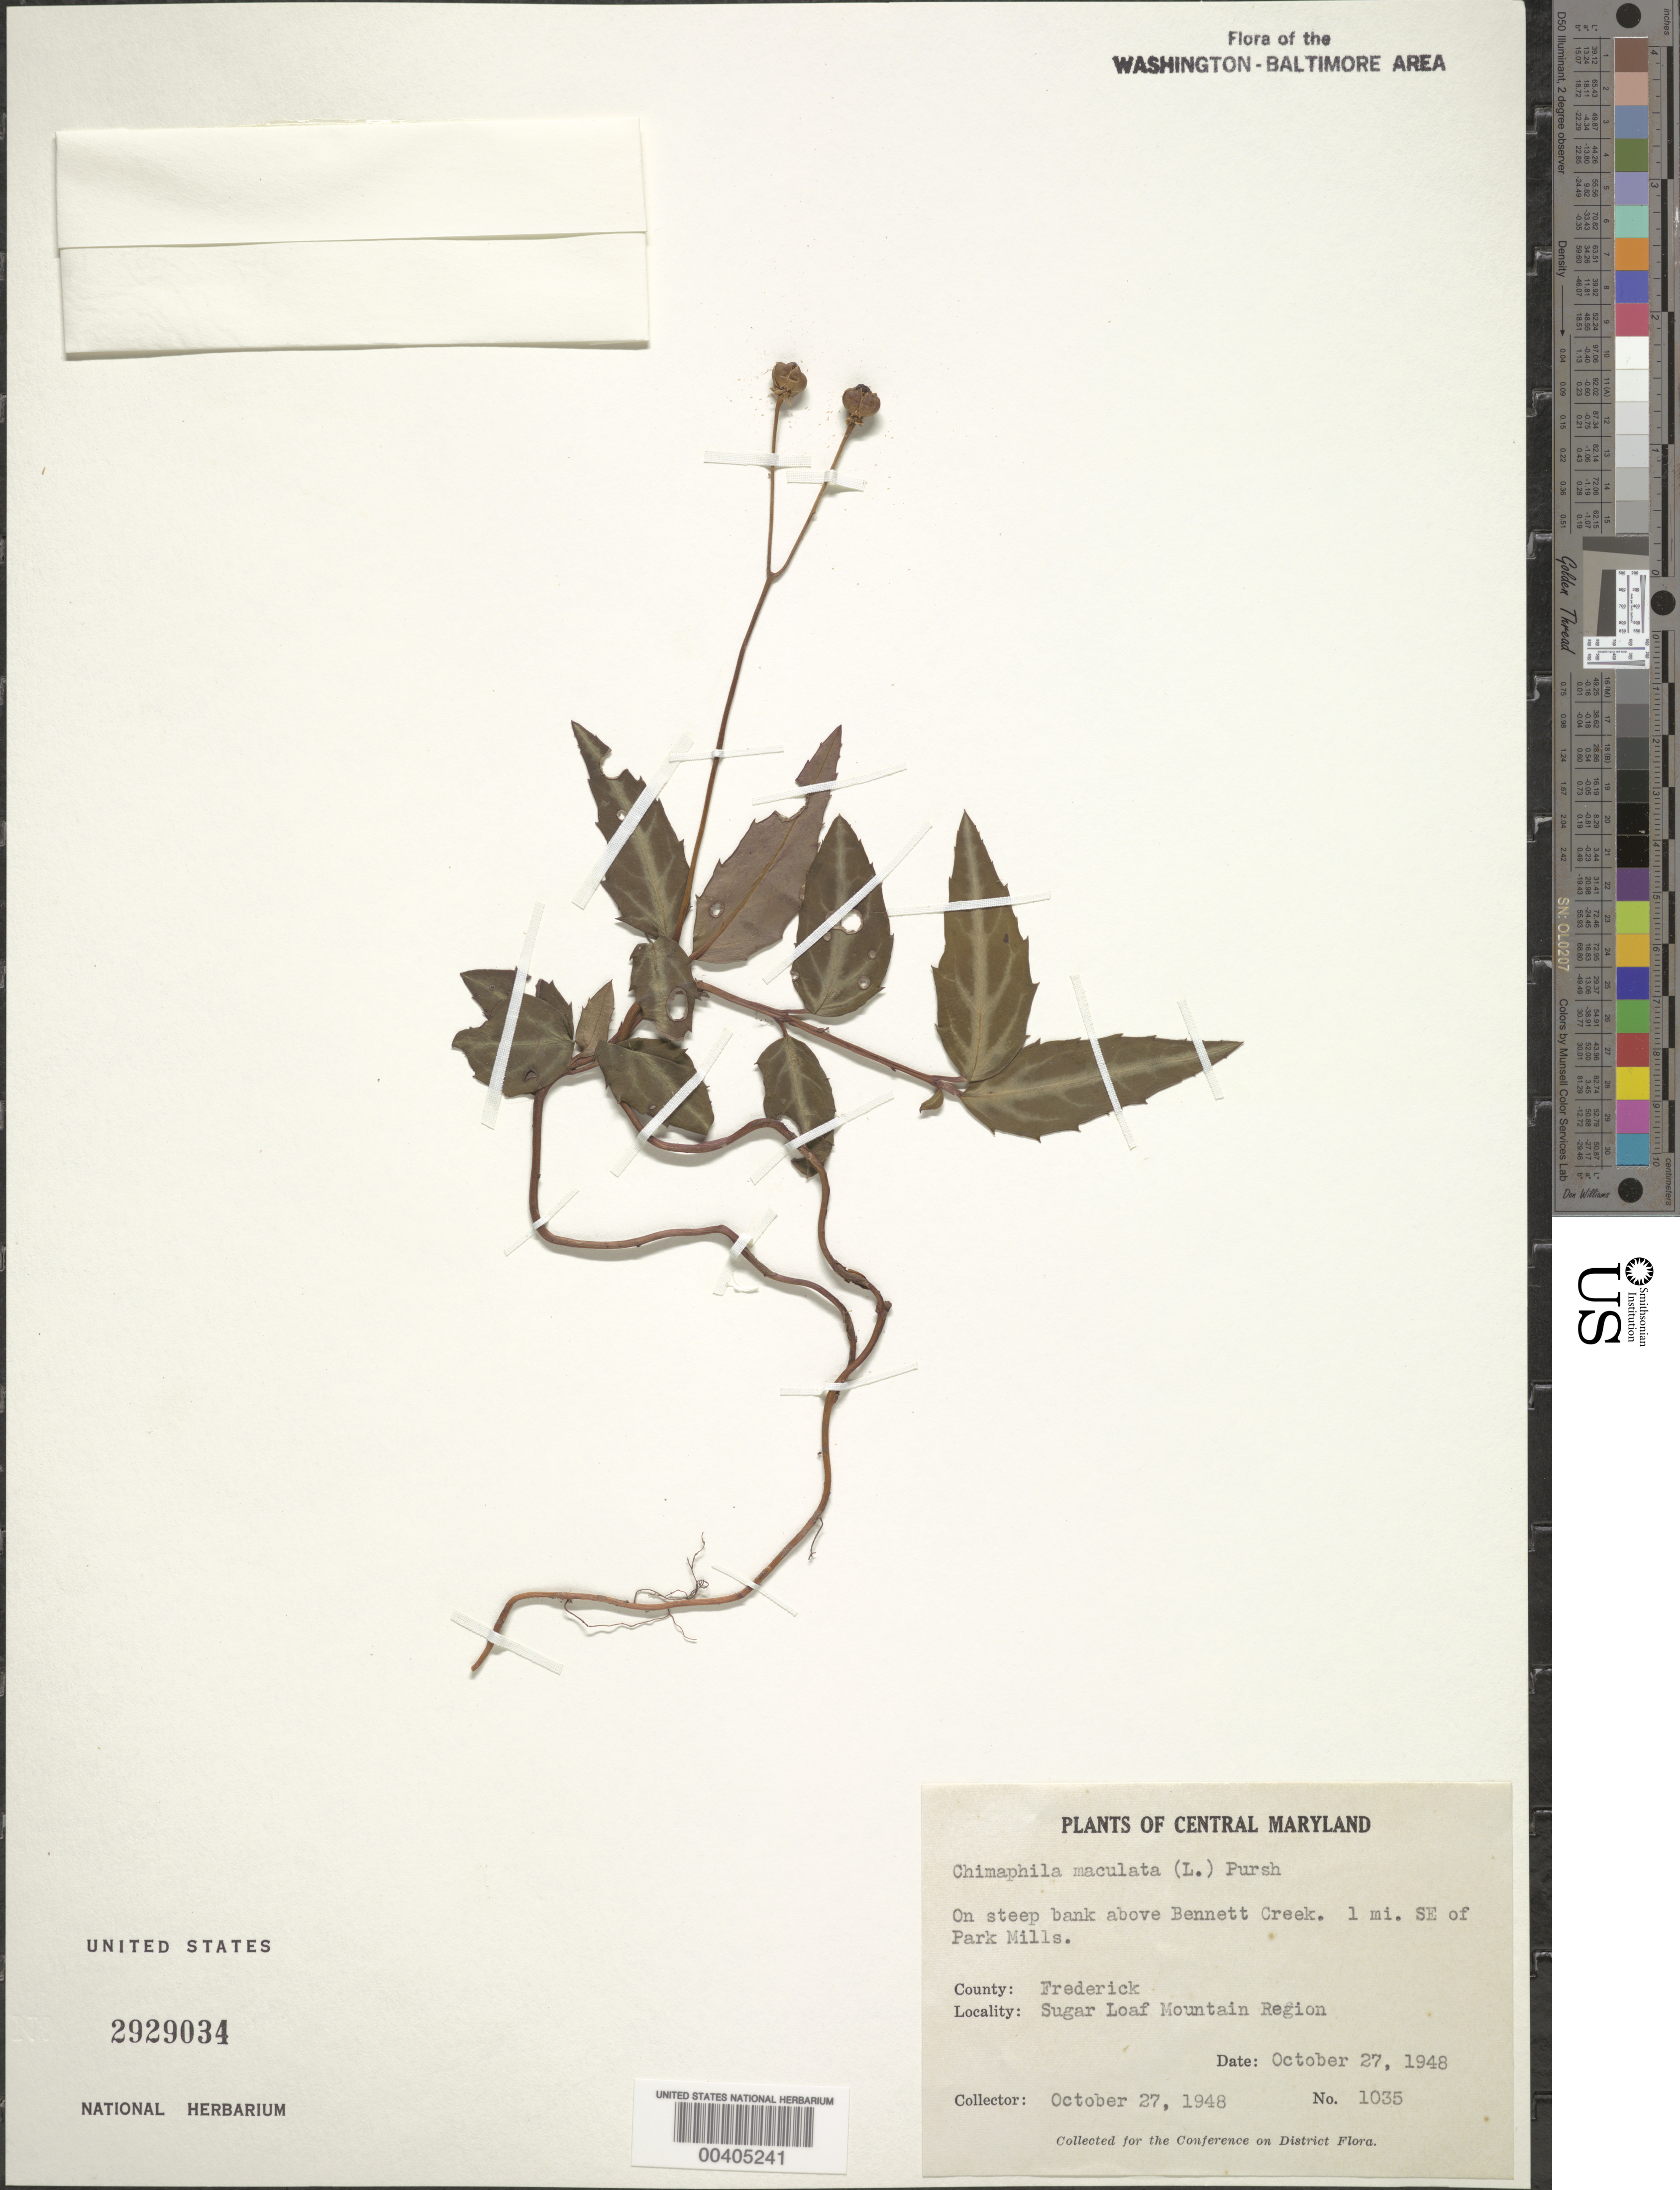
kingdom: Plantae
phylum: Tracheophyta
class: Magnoliopsida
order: Ericales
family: Ericaceae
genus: Chimaphila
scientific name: Chimaphila maculata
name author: (L.) Pursh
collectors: J. W. Roller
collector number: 1035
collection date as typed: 27 Oct 1948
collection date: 1948-10-27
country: United States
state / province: Maryland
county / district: Frederick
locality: Bennett Creek, southeast of Park Mills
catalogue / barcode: US 2929034